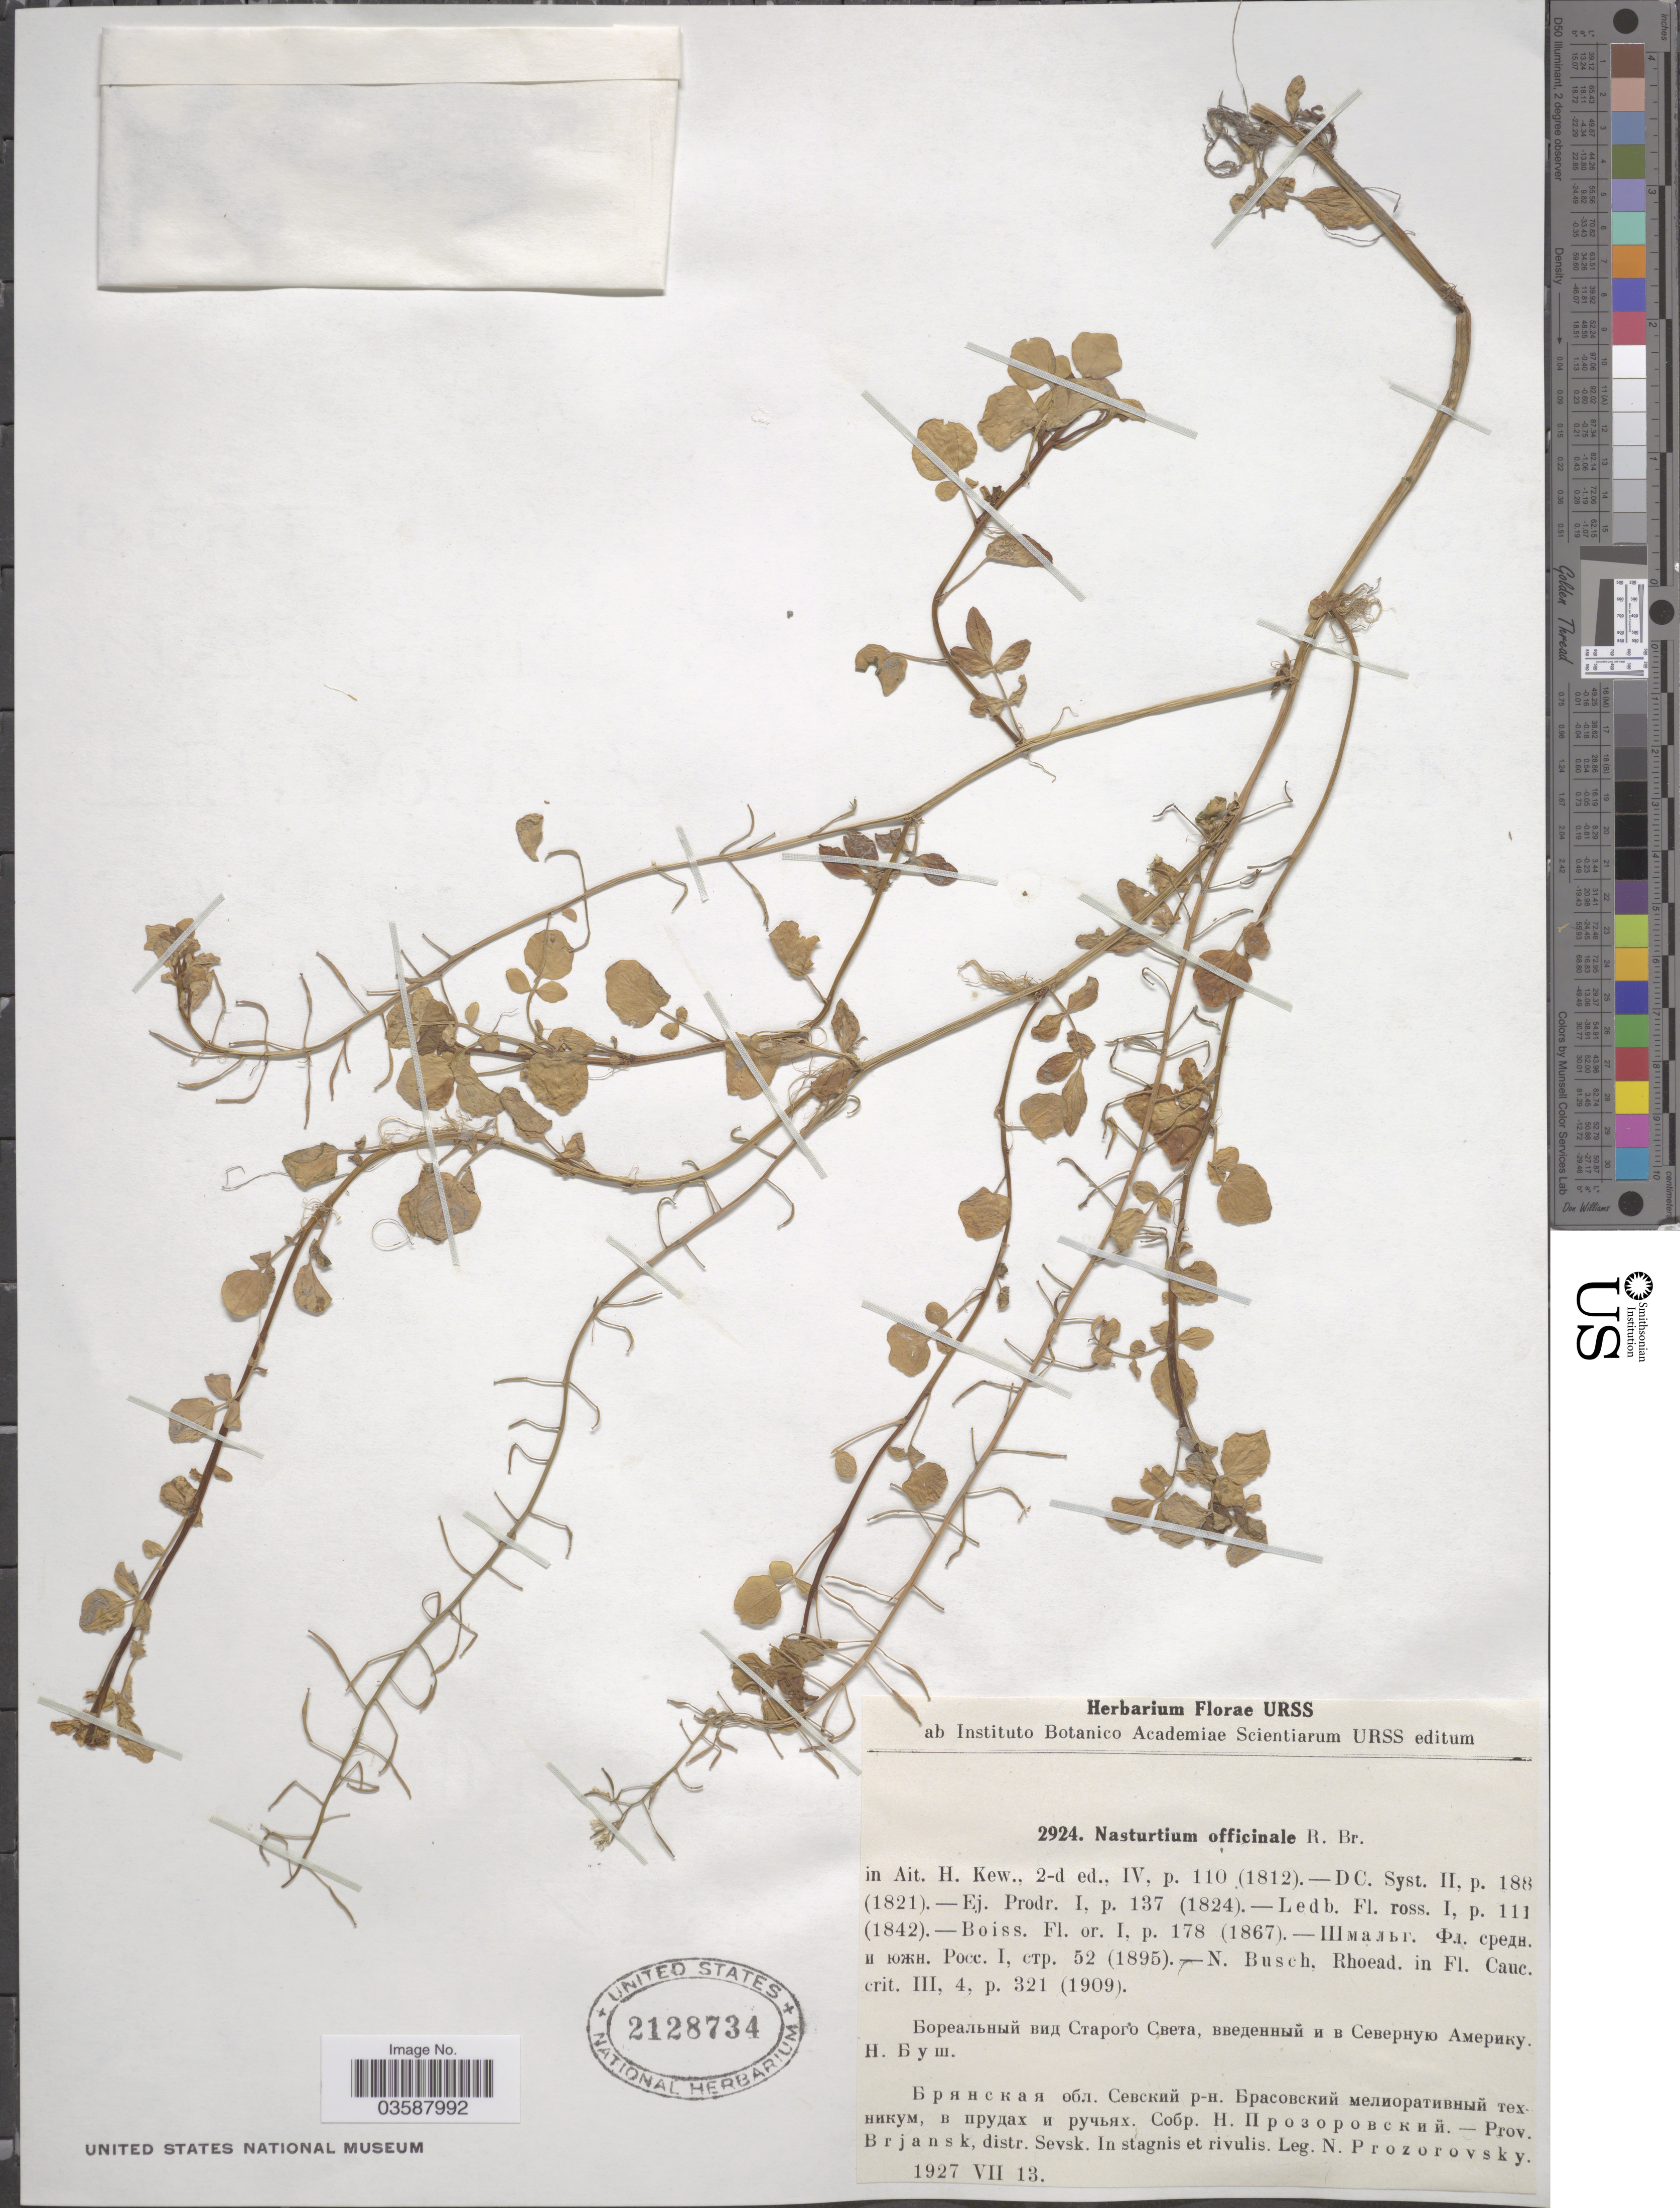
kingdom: Plantae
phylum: Tracheophyta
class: Magnoliopsida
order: Brassicales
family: Brassicaceae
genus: Nasturtium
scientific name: Nasturtium officinale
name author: R. Br.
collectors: N. Prozorovsky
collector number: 2924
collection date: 1927-07-13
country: Russian Federation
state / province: Bryansk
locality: Prov. Brjansk, distr. Sevsk.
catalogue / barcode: US 2128734